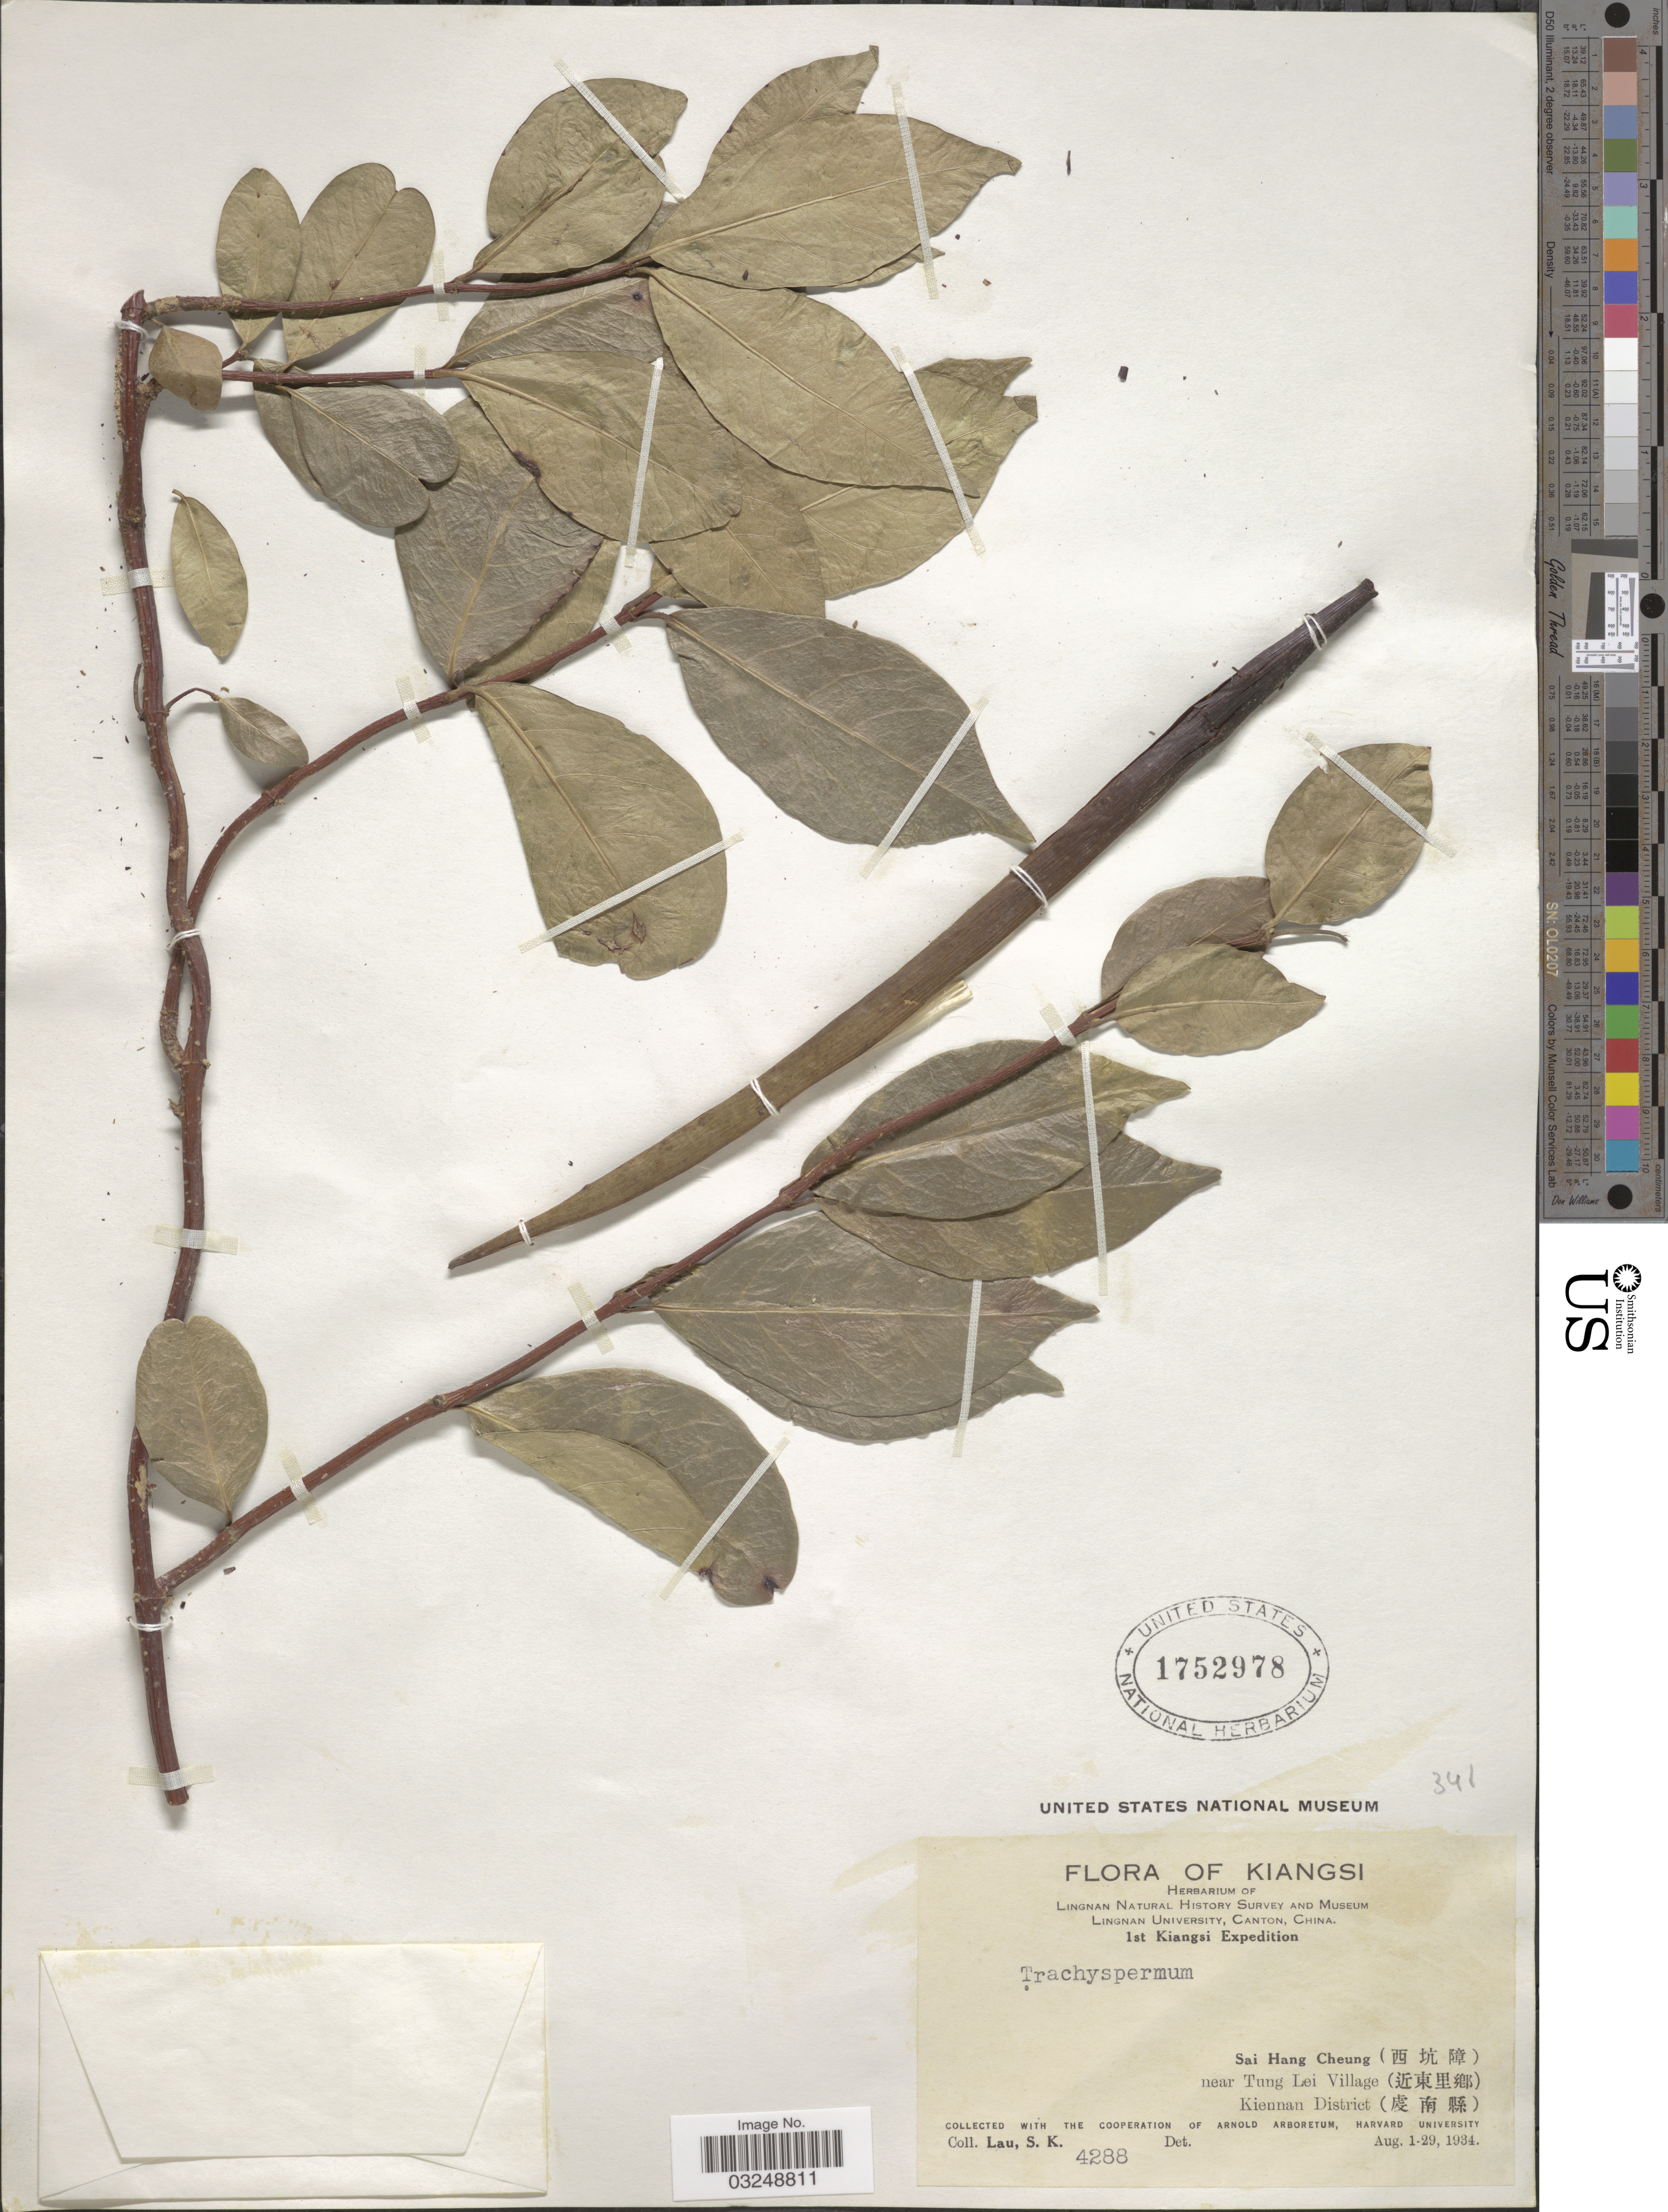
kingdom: Plantae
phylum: Tracheophyta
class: Magnoliopsida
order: Gentianales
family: Apocynaceae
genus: Trachelospermum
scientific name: Trachelospermum sp.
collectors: S. K. Lau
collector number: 4288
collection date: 1934-08-01/1934-08-29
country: China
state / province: Jiangxi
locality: Kiangsi. Sai Hang Cheung (X), near Tung Lei Village (X), Kiennan District (X).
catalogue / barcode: US 1752978